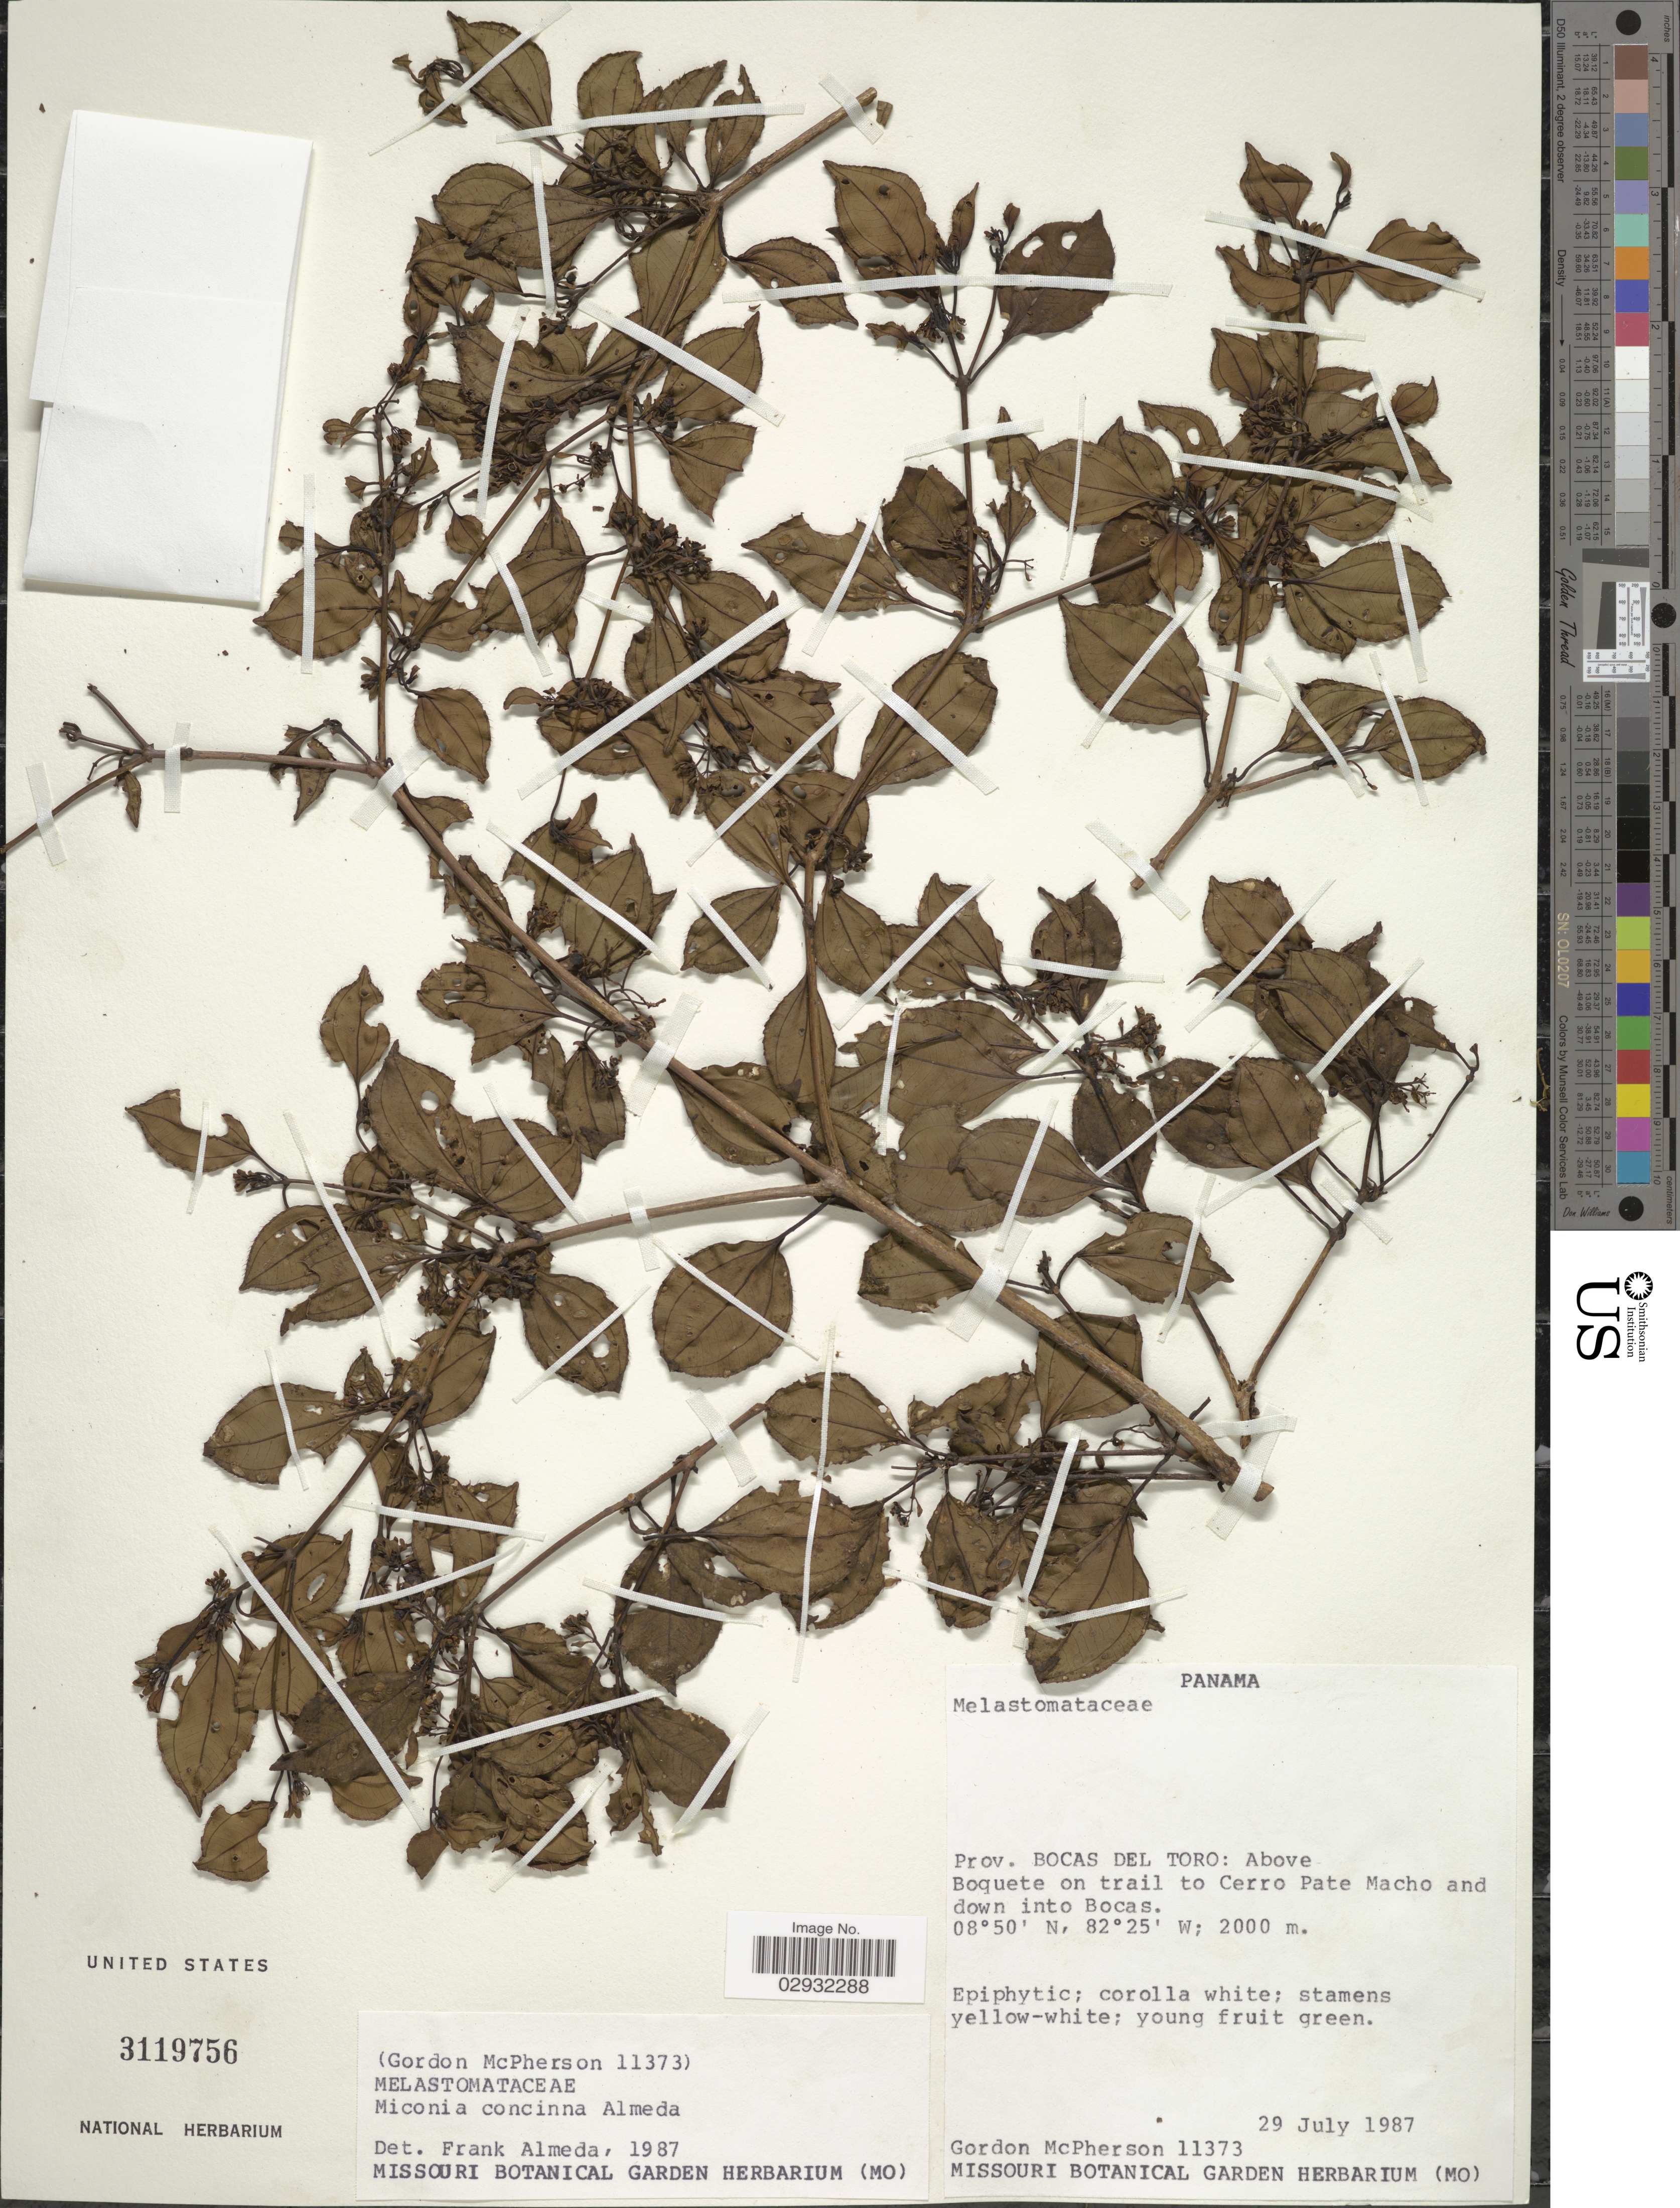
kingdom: Plantae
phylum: Tracheophyta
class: Magnoliopsida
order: Myrtales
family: Melastomataceae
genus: Miconia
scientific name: Miconia concinna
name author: Almeda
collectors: G. D. McPherson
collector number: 11373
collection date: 1987-07-29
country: Panama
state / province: Bocas del Toro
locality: Above Boquete on trail to Cerro Pate Macho and down into Bocas.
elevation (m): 2000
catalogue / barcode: US 3119756